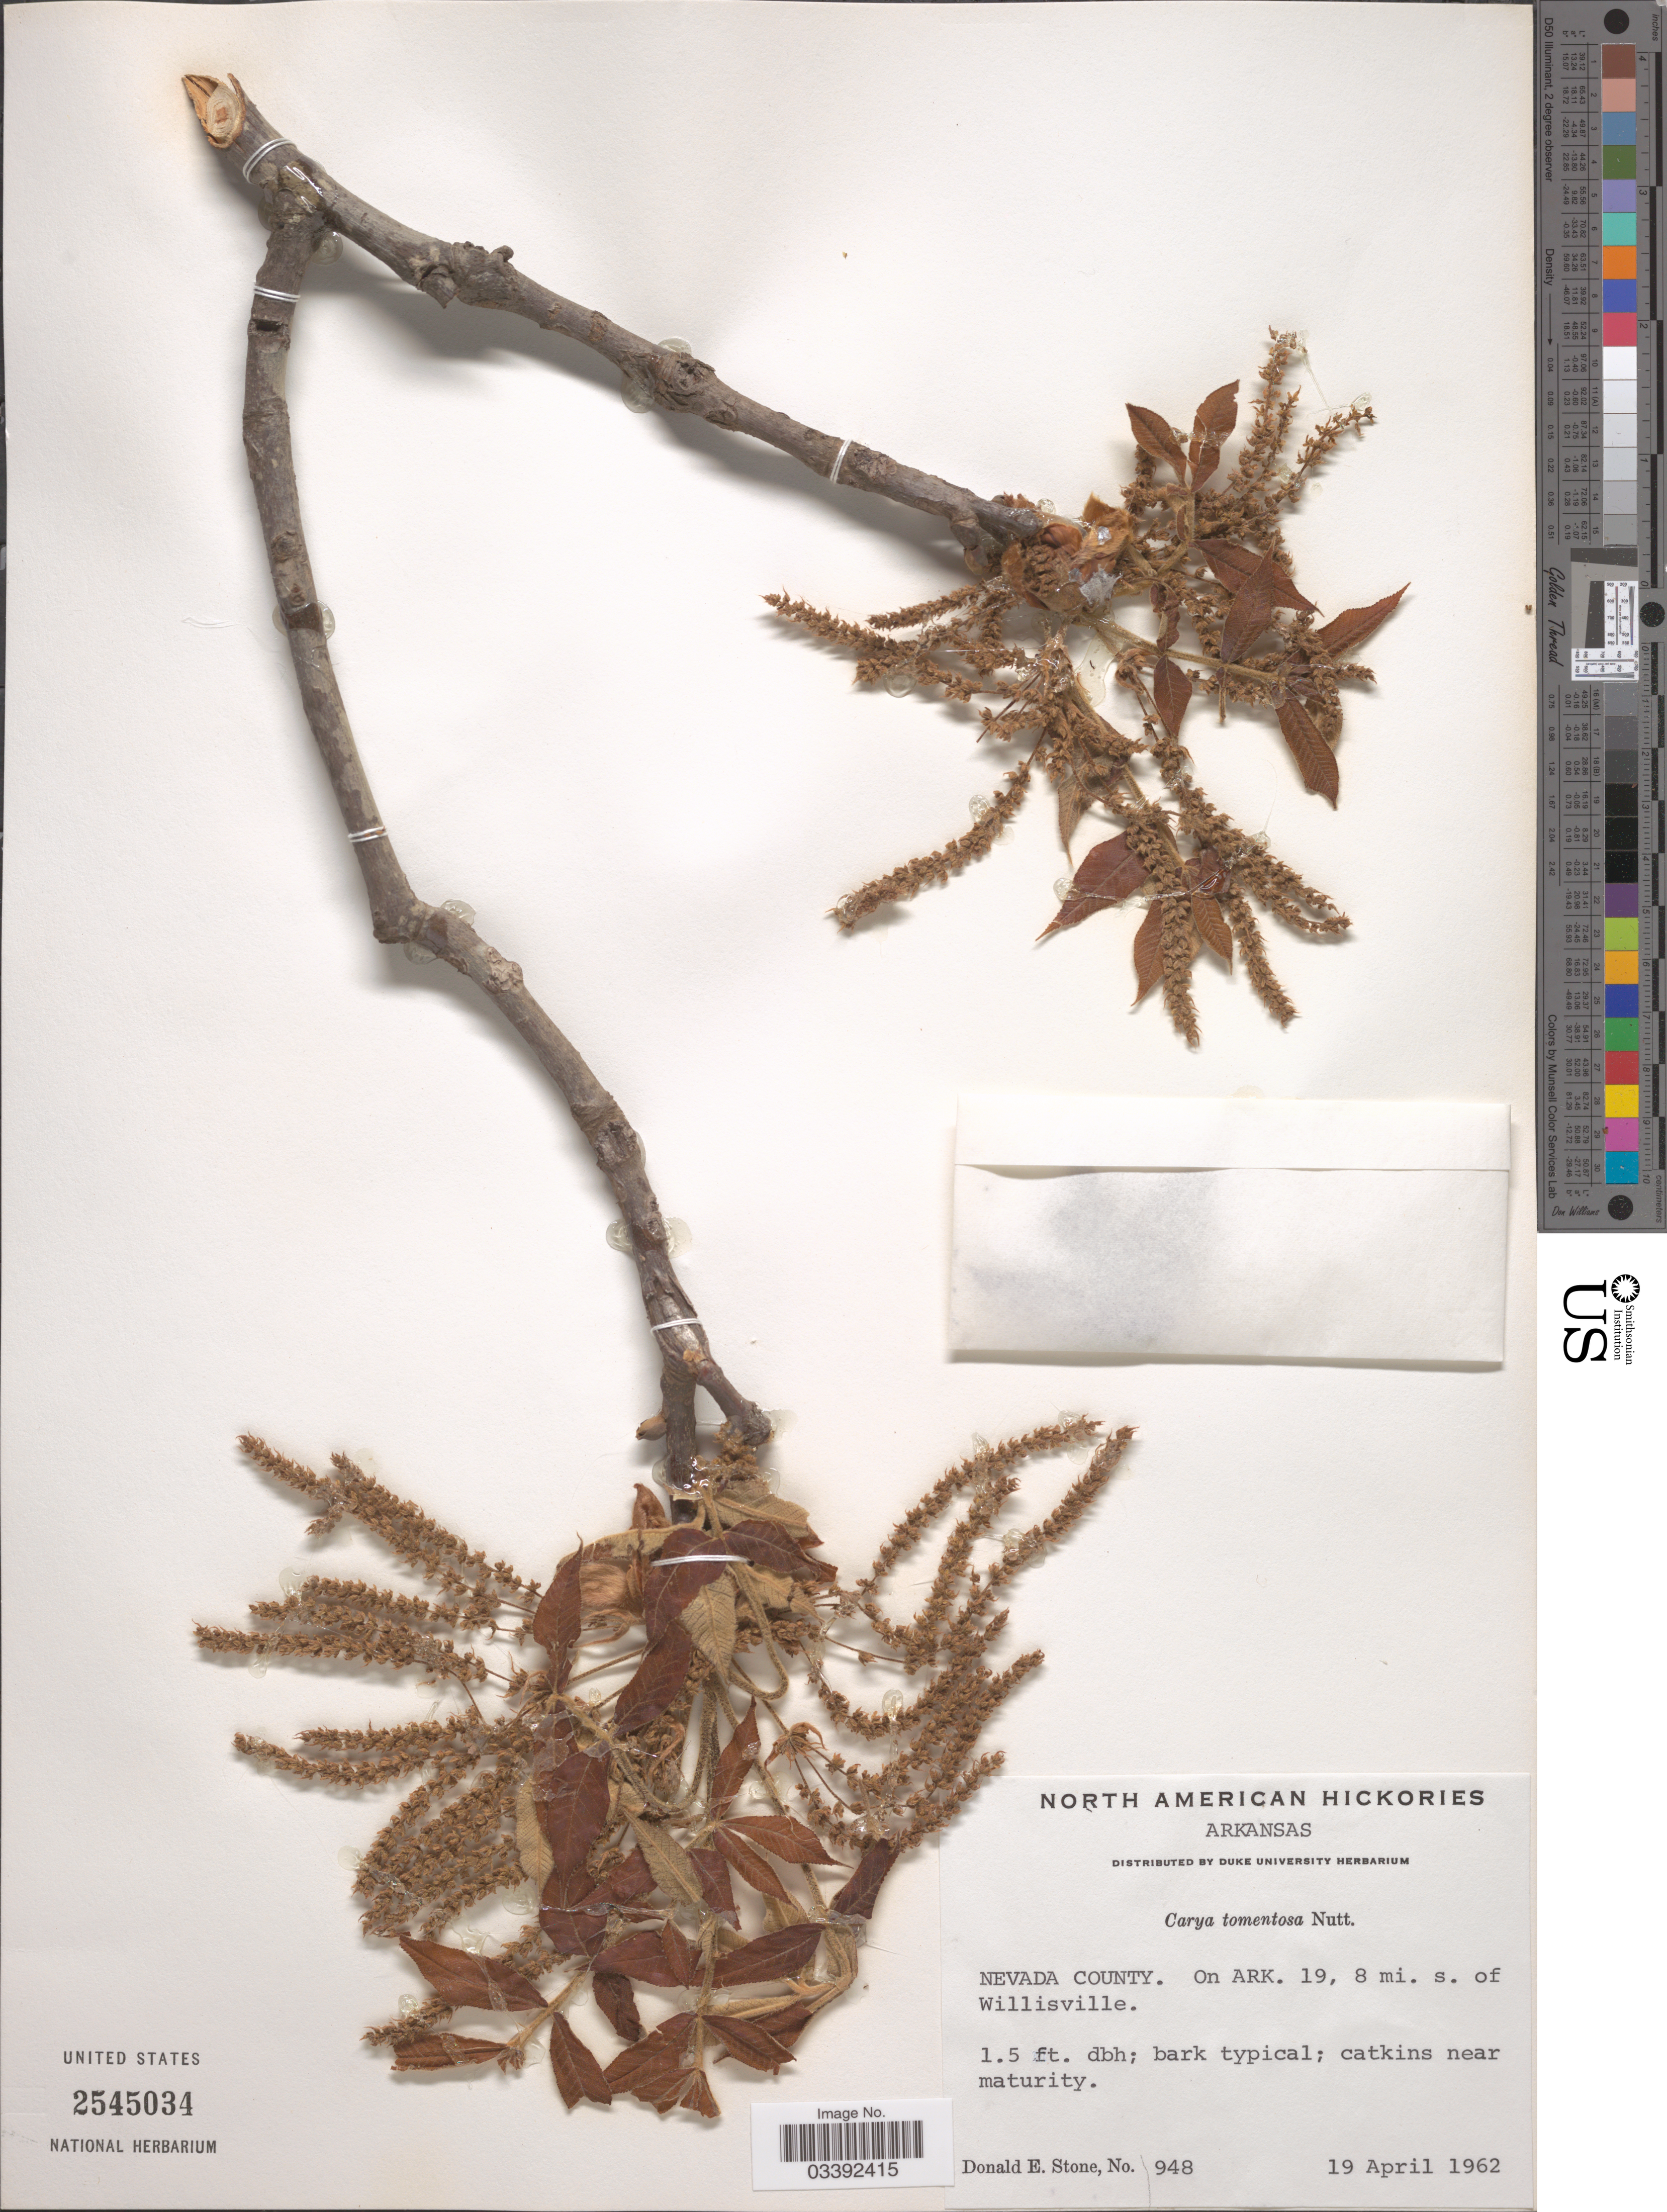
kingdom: Plantae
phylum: Tracheophyta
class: Magnoliopsida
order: Fagales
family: Juglandaceae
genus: Carya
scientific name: Carya tomentosa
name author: (Lam.) Nutt.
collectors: D. Stone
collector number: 948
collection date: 1962-04-19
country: United States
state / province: Arkansas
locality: Nevada County. On ARK. 19, 8 mi. s. of Willisville.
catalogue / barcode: US 2545034